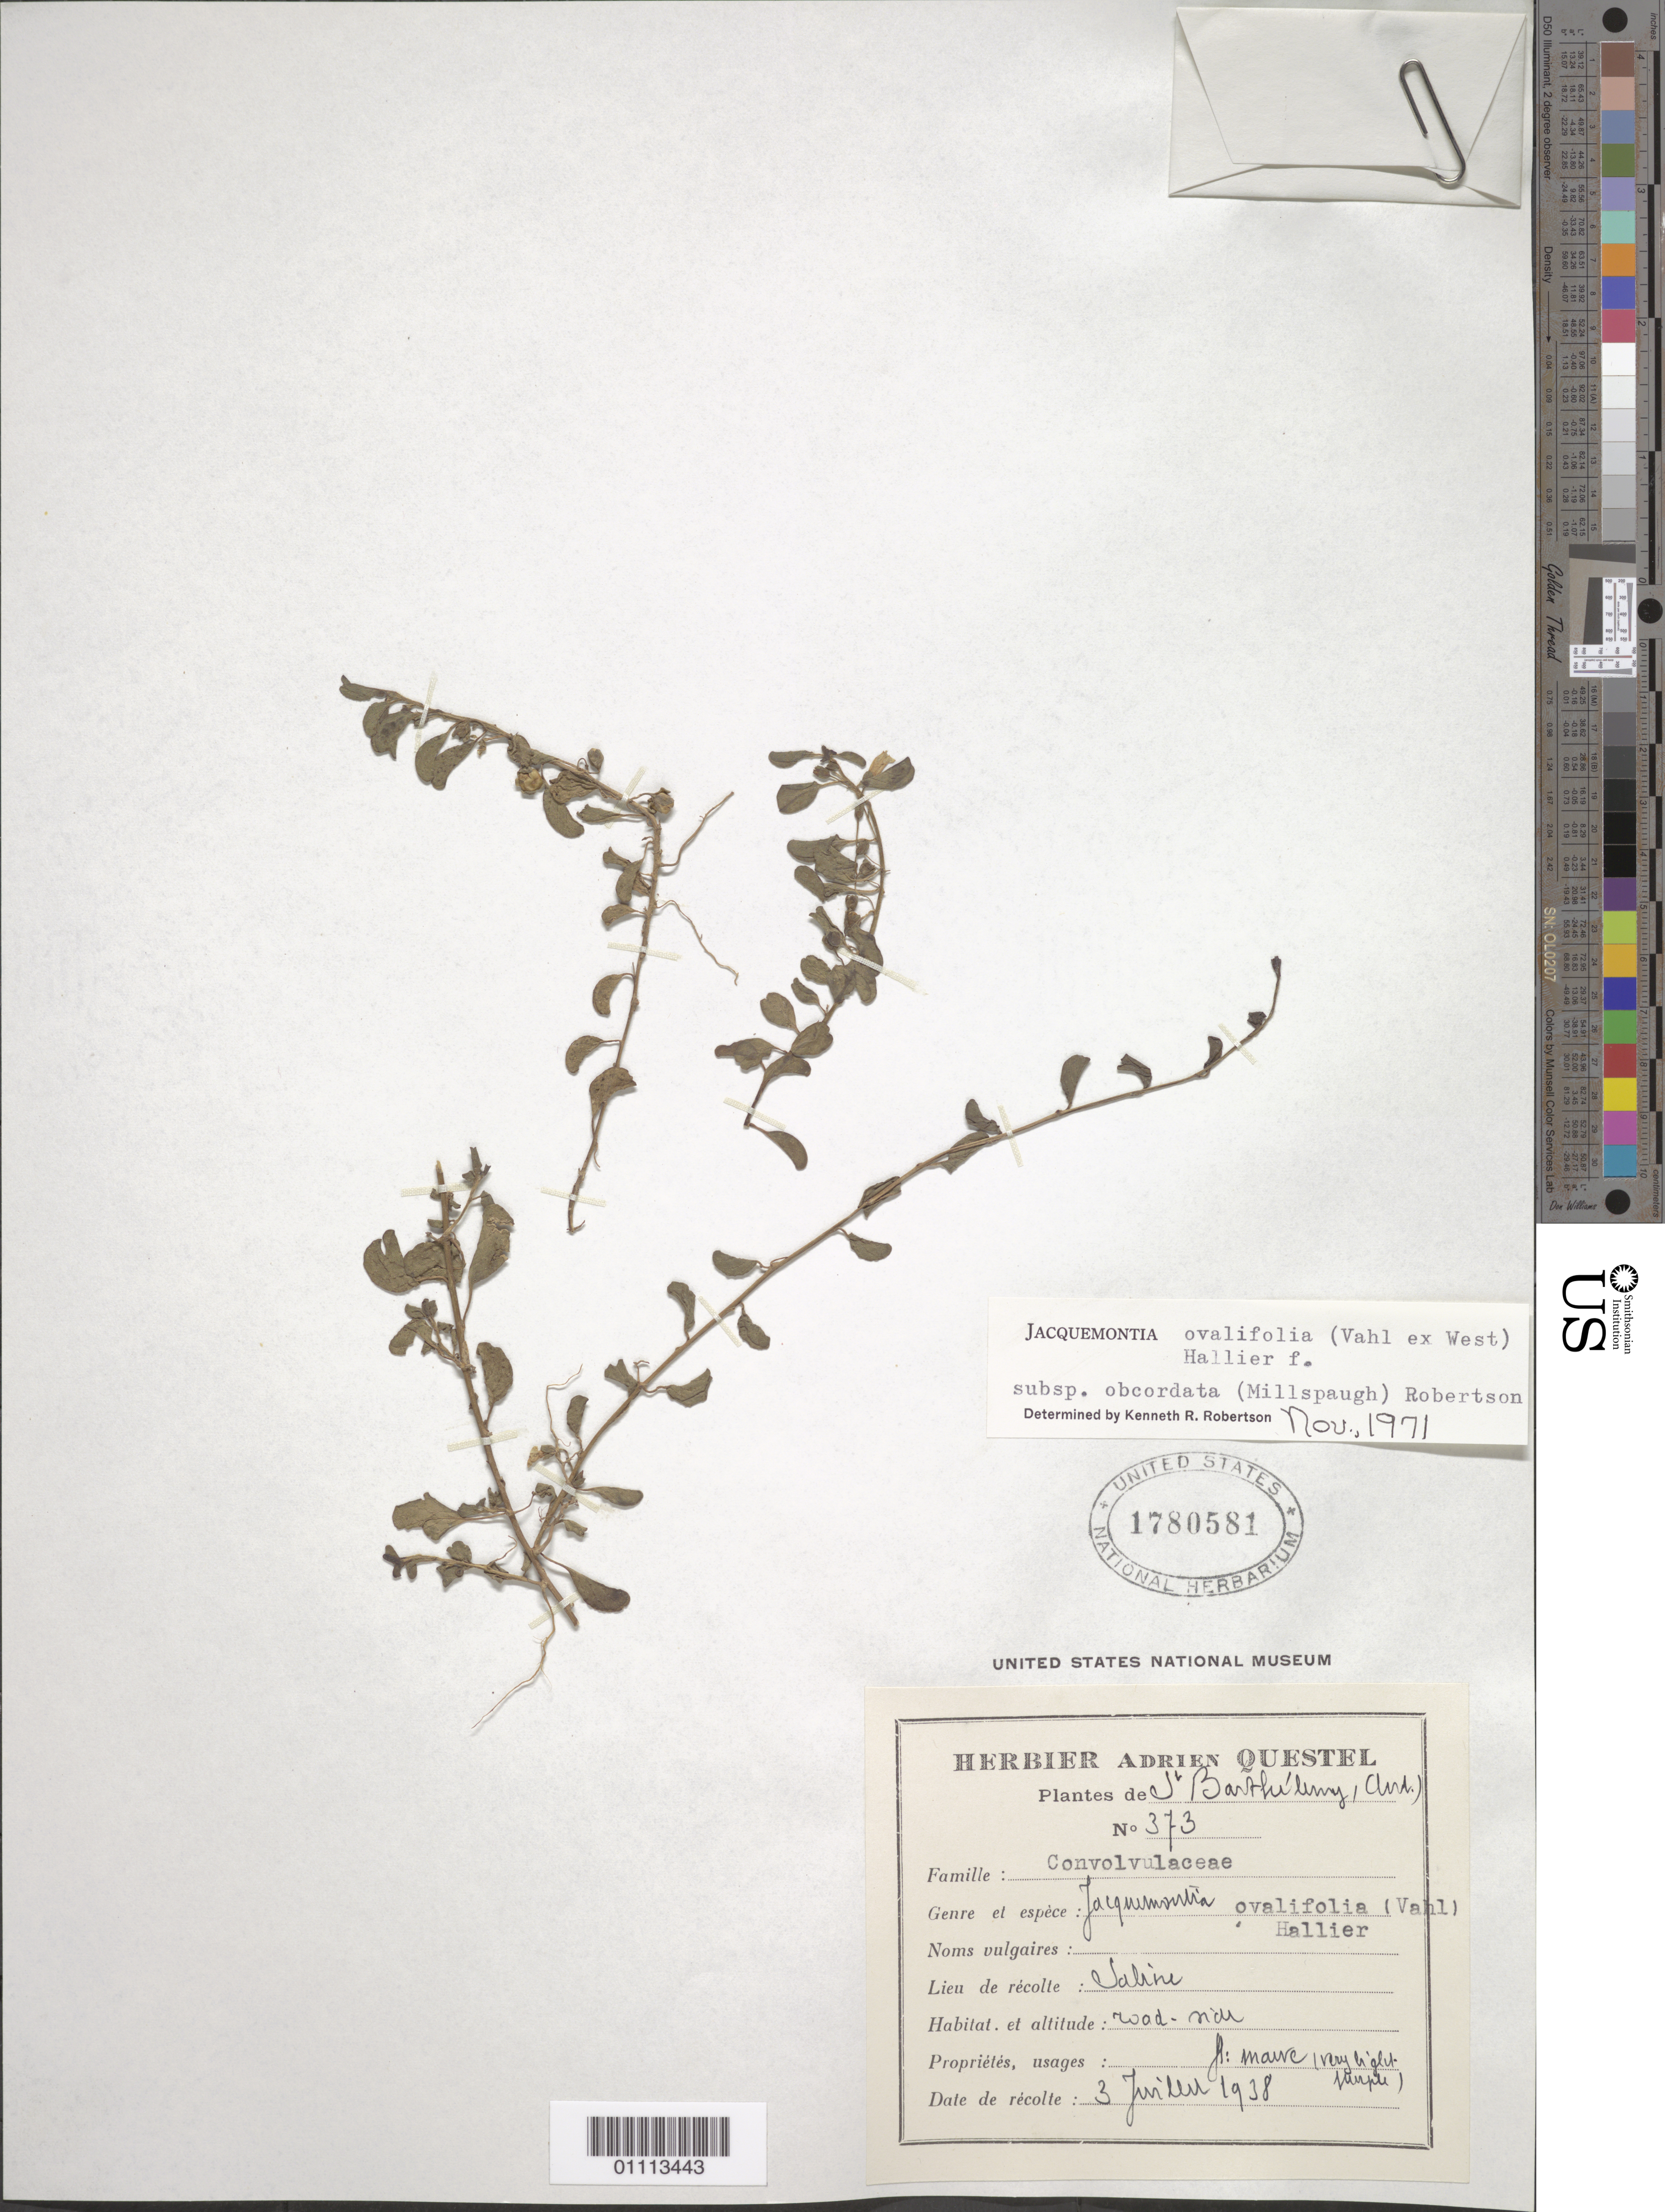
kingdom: Plantae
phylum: Tracheophyta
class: Magnoliopsida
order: Solanales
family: Convolvulaceae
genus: Jacquemontia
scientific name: Jacquemontia ovalifolia subsp. obcordata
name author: (Millsp.) K.R. Robertson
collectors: A. Questel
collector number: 373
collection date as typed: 03 Jan 1938 or 03 Feb 1938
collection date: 1938-01-03 or 1938-02-03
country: Saint Barthélemy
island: St. Barthélemy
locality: Saline. Road-NW.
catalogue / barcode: US 1780581